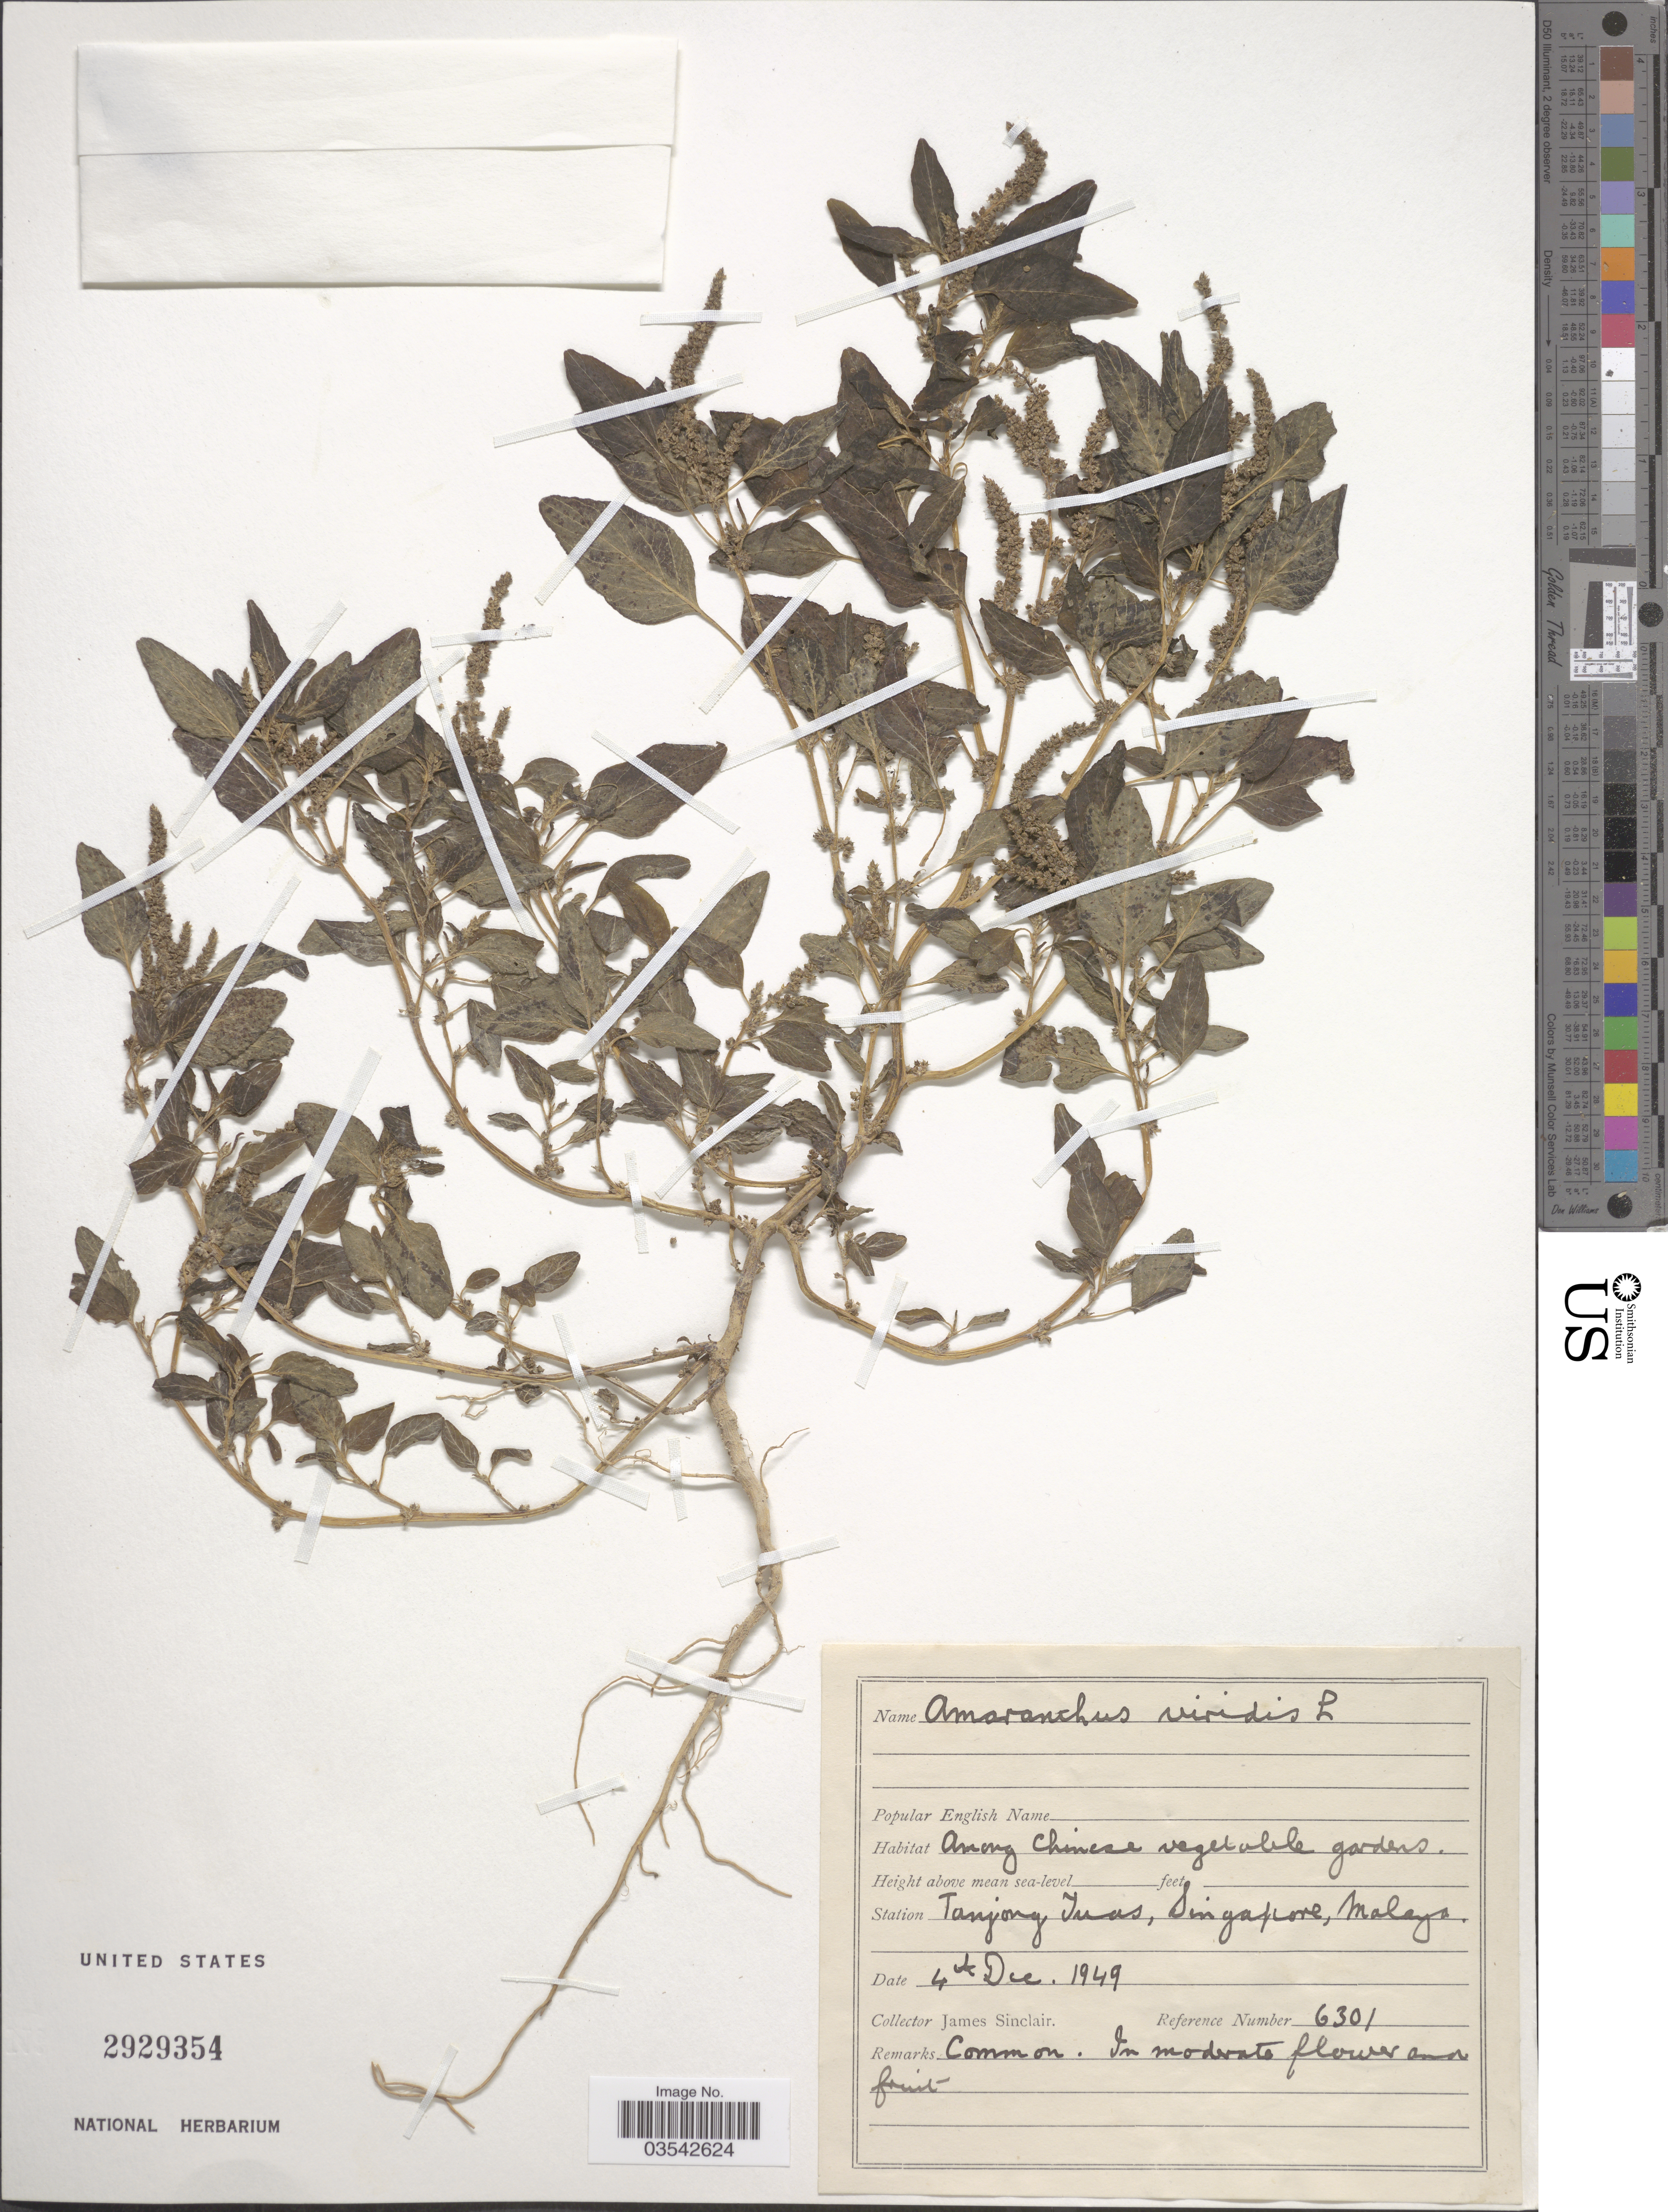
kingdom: Plantae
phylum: Tracheophyta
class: Magnoliopsida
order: Caryophyllales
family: Amaranthaceae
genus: Amaranthus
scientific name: Amaranthus viridis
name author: L.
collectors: J. Sinclair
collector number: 6301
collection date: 1949-12-04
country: Singapore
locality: Station Tanjong Tuas, Malaya.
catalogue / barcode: US 2929354